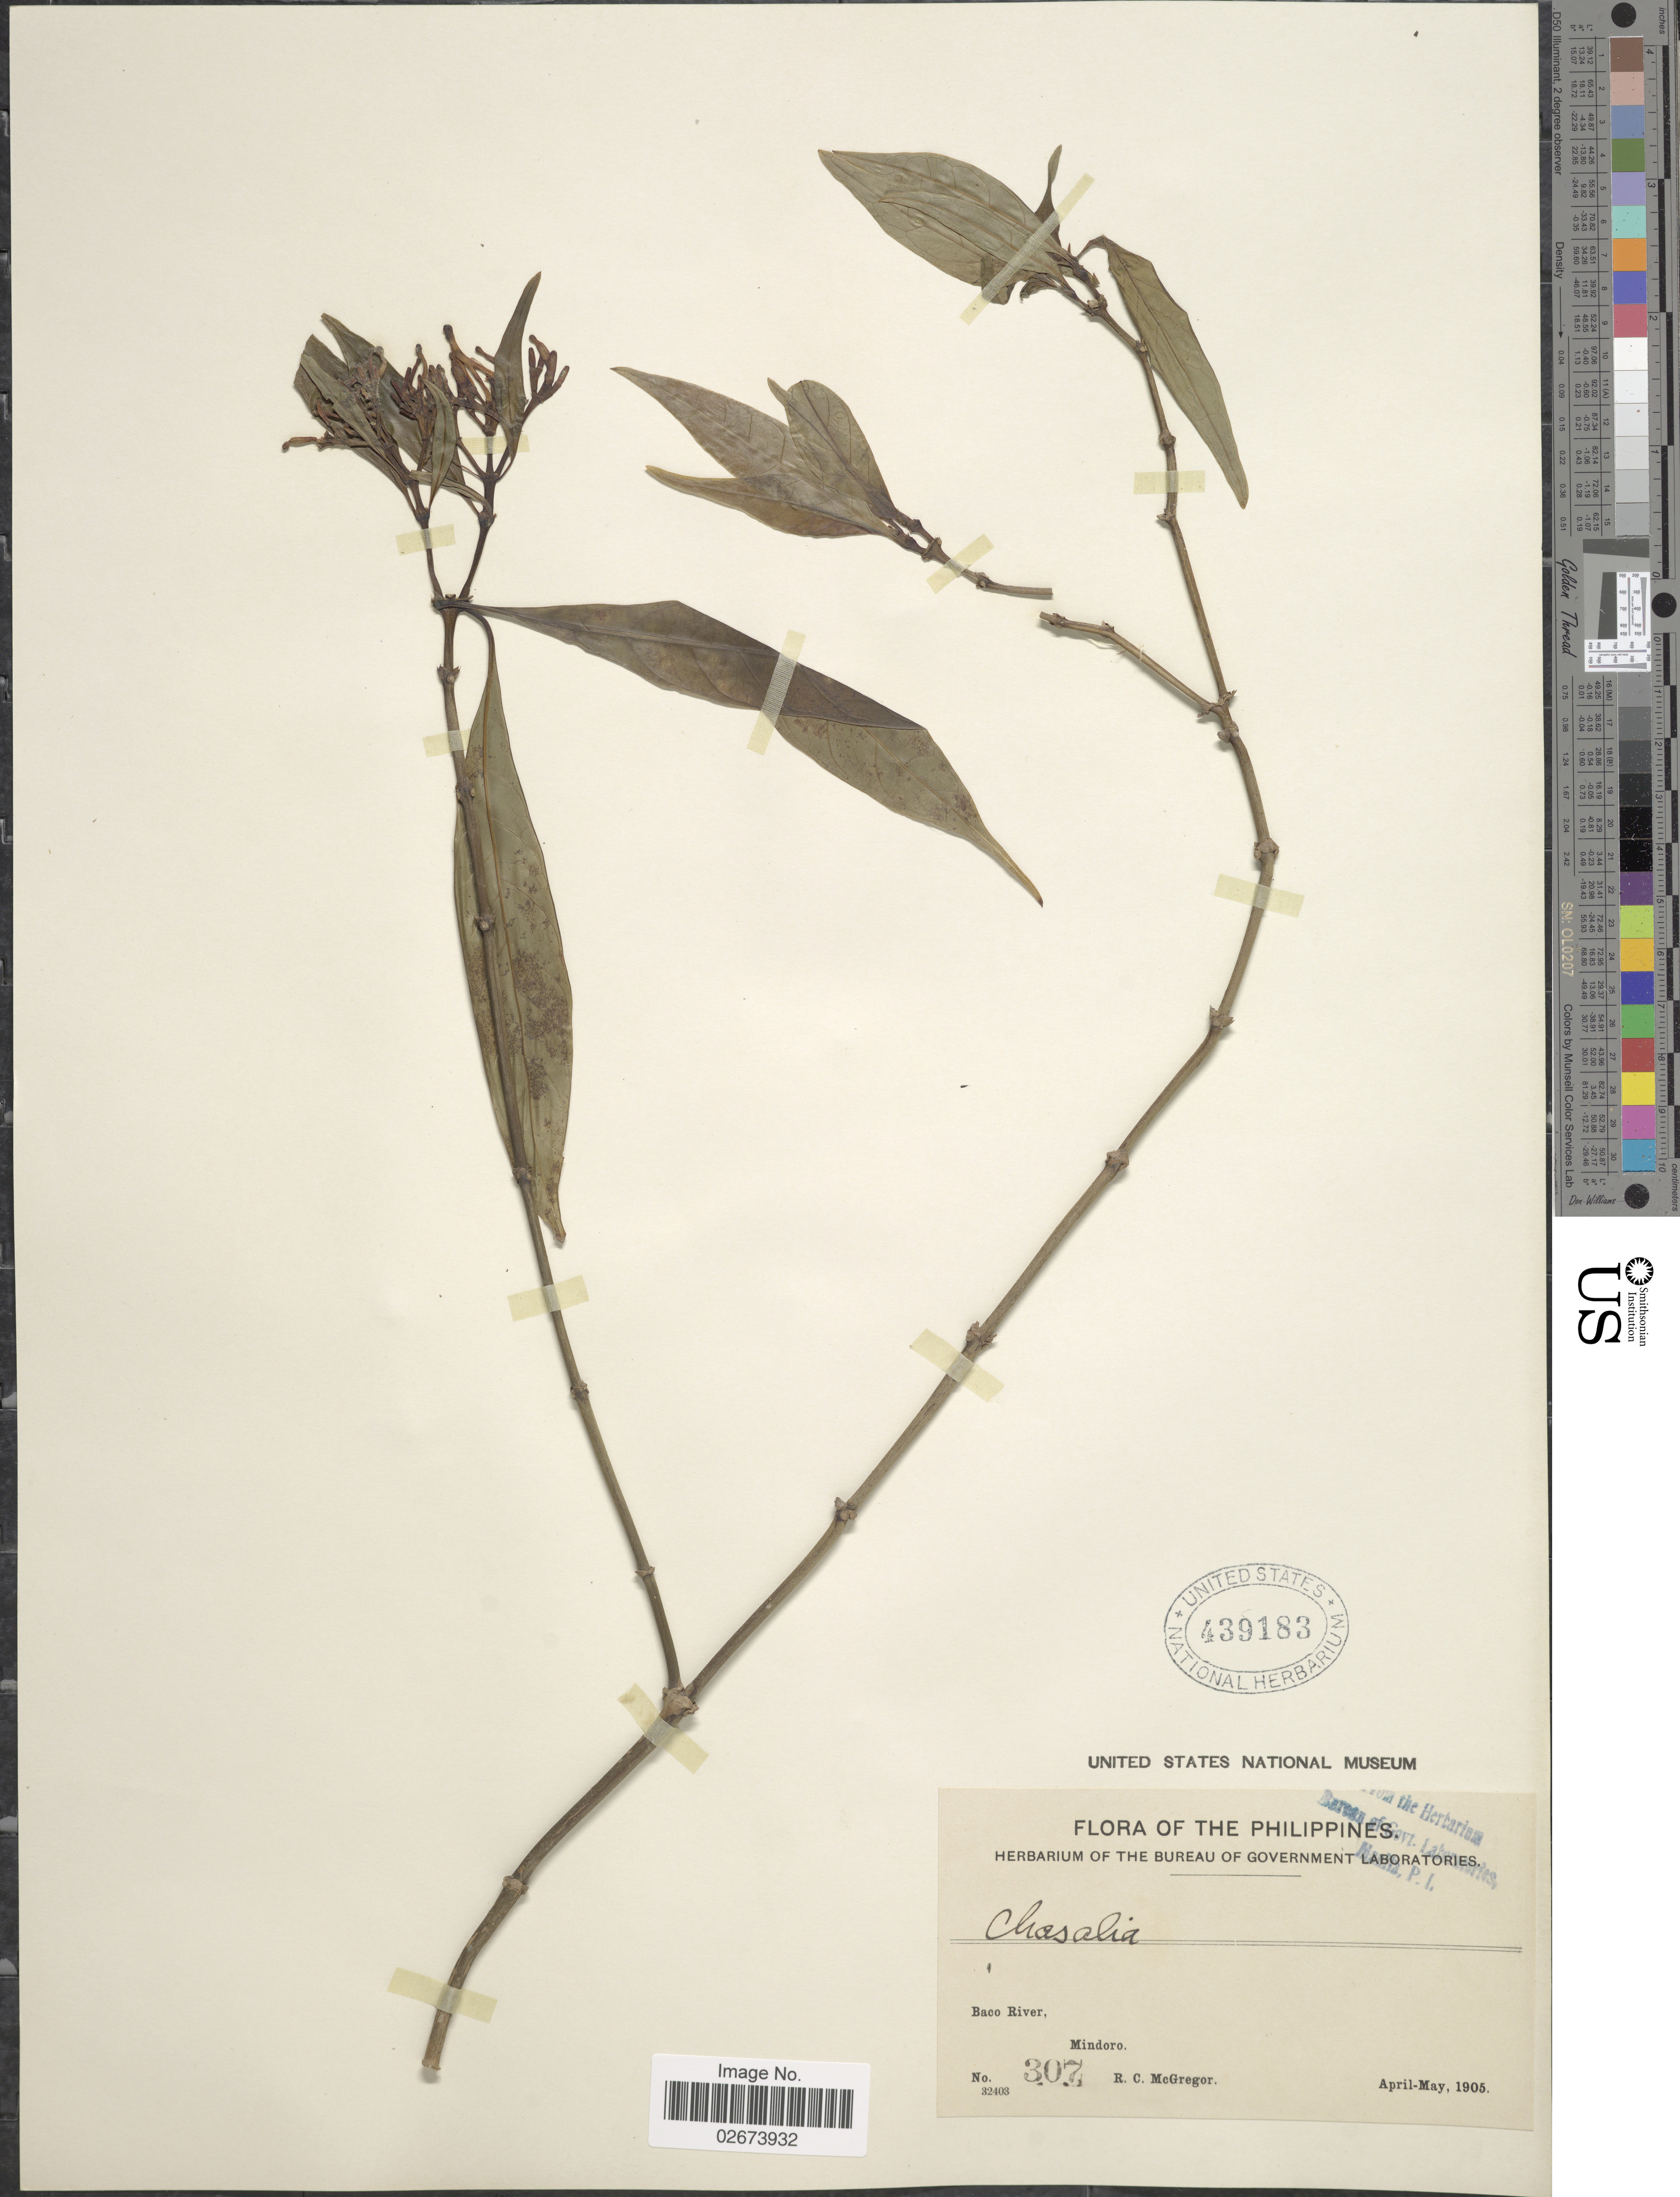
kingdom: Plantae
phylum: Tracheophyta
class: Magnoliopsida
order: Gentianales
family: Rubiaceae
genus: Chassalia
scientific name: Chassalia lurida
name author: (Blume) Miq.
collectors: R. C. McGregor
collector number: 307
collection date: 1905-04/1905-05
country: Philippines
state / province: Mimaropa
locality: Baco River, Mindoro.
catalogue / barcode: US 439183